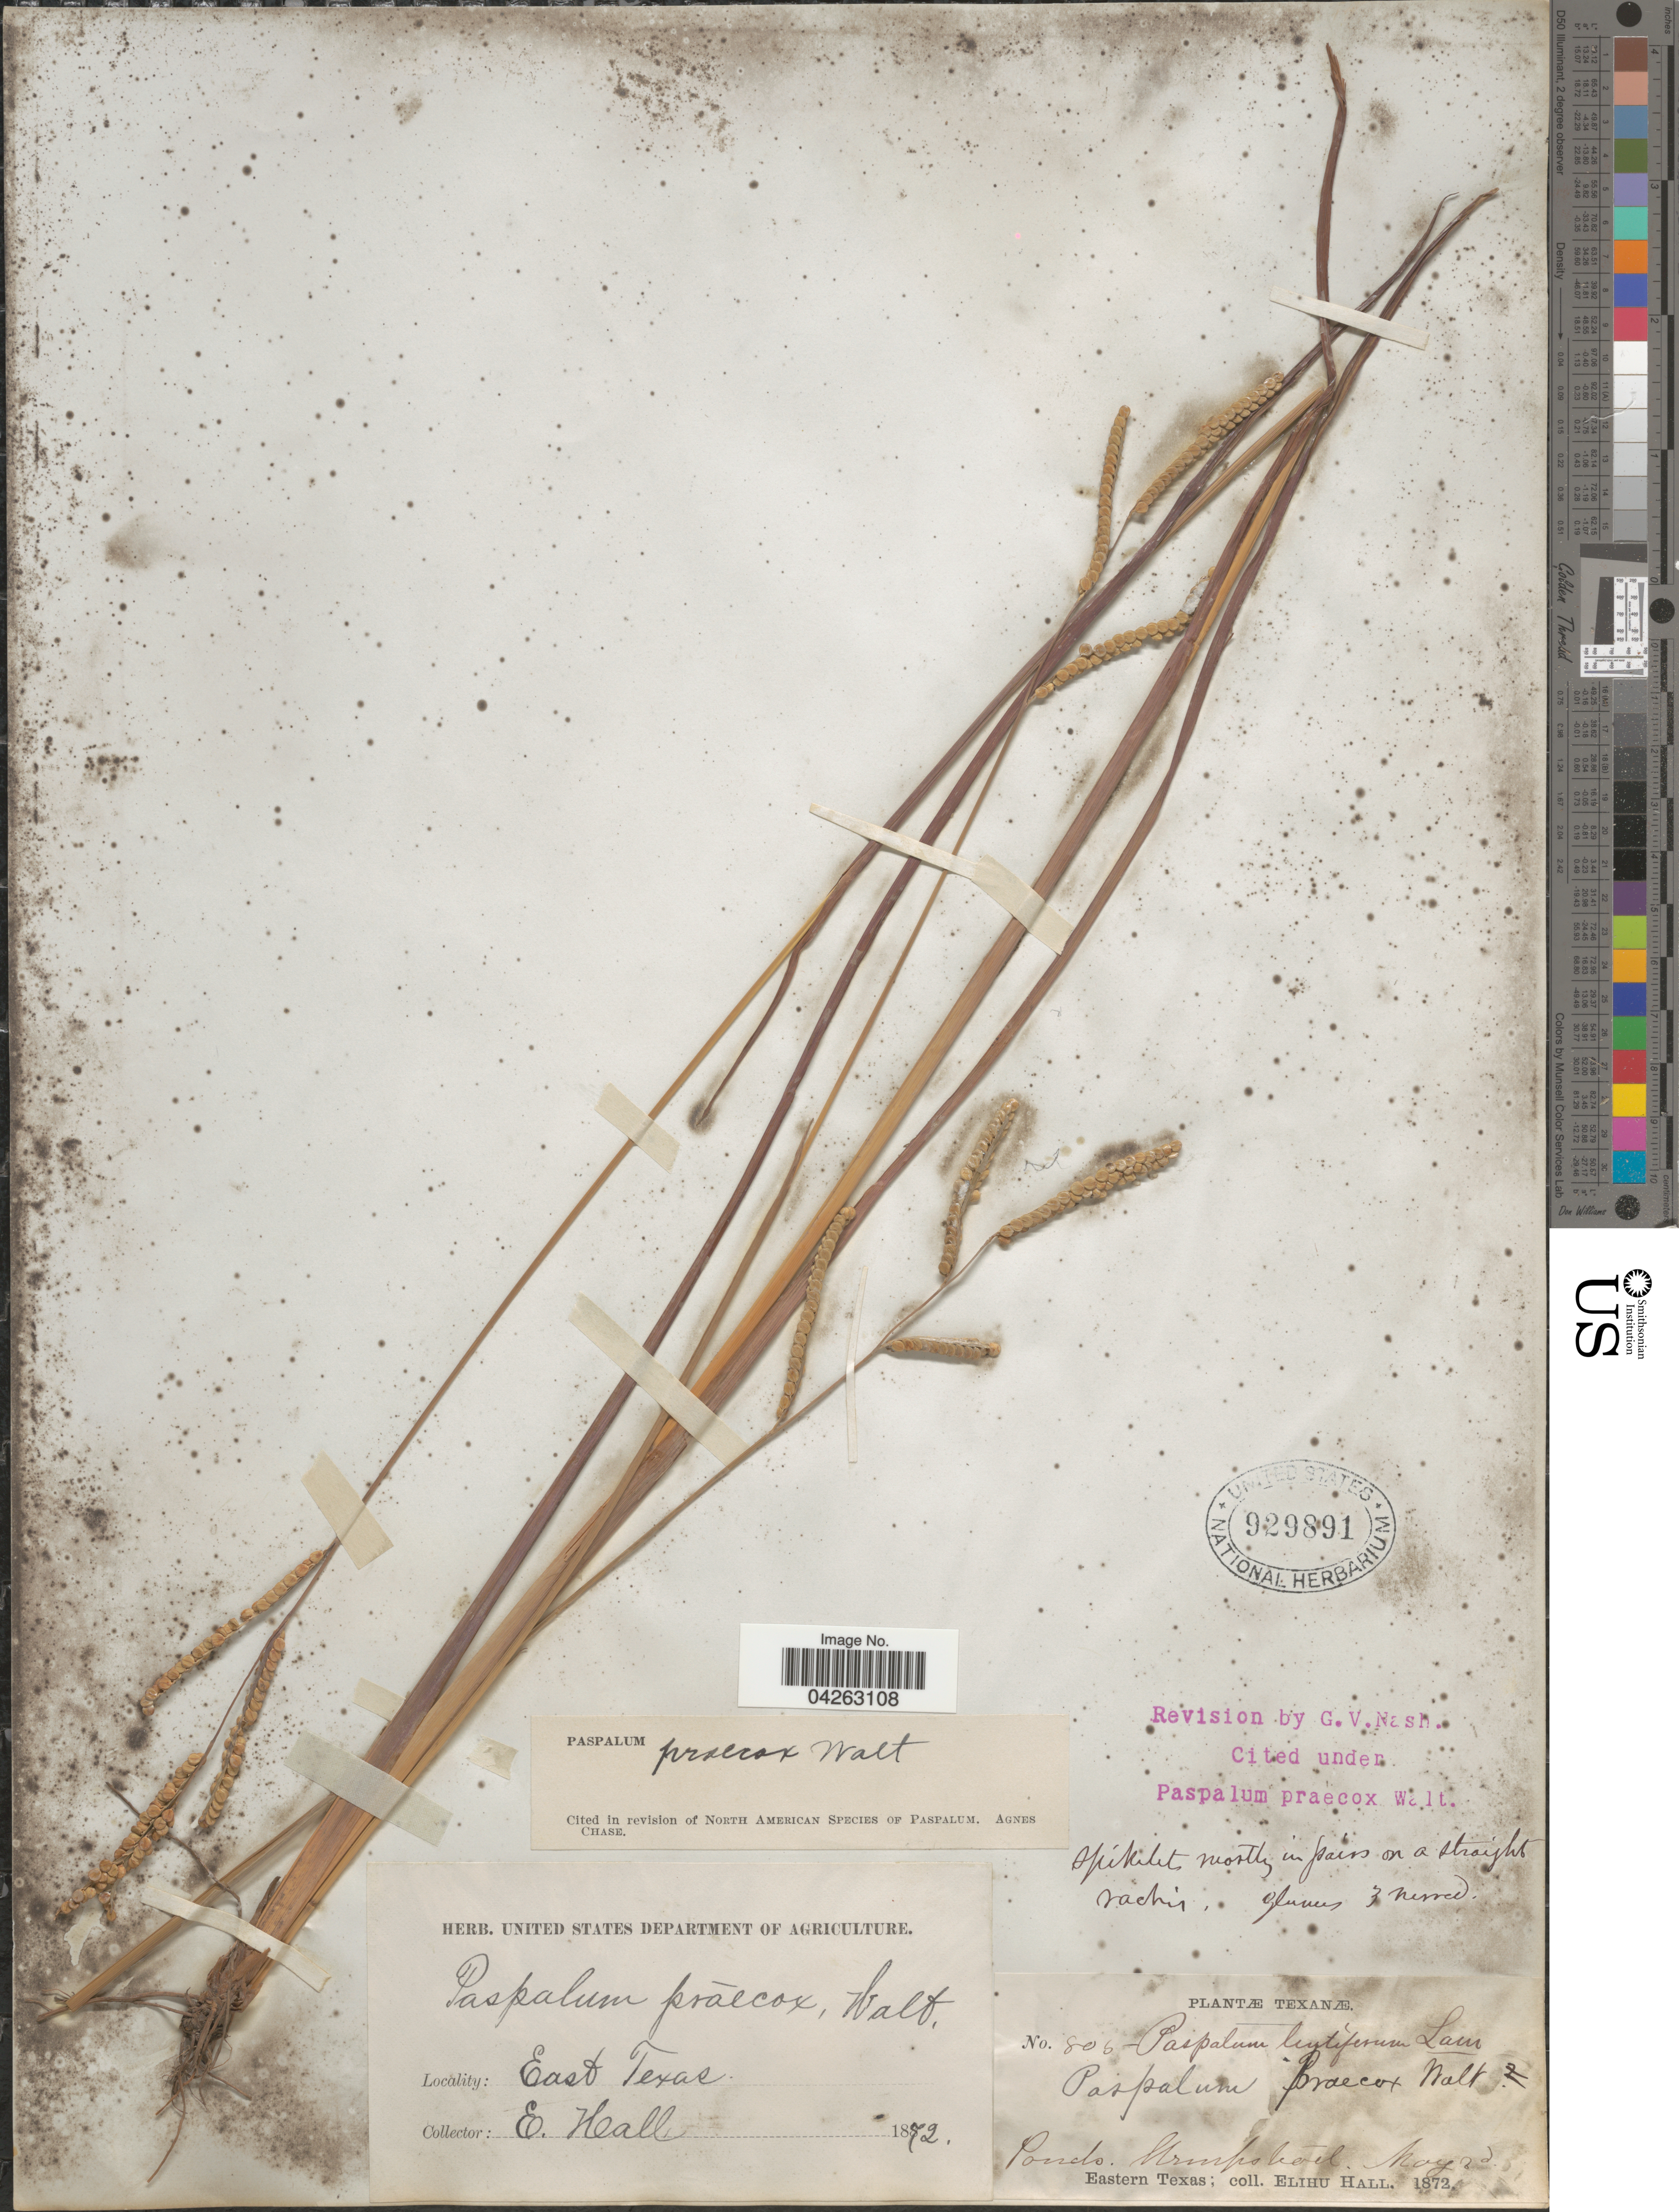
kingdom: Plantae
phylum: Tracheophyta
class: Liliopsida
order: Poales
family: Poaceae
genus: Paspalum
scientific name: Paspalum praecox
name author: Walter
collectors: E. Hall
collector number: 805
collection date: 1872-05-02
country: United States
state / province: Texas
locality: Hempstead. Eastern Texas.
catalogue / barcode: US 929891